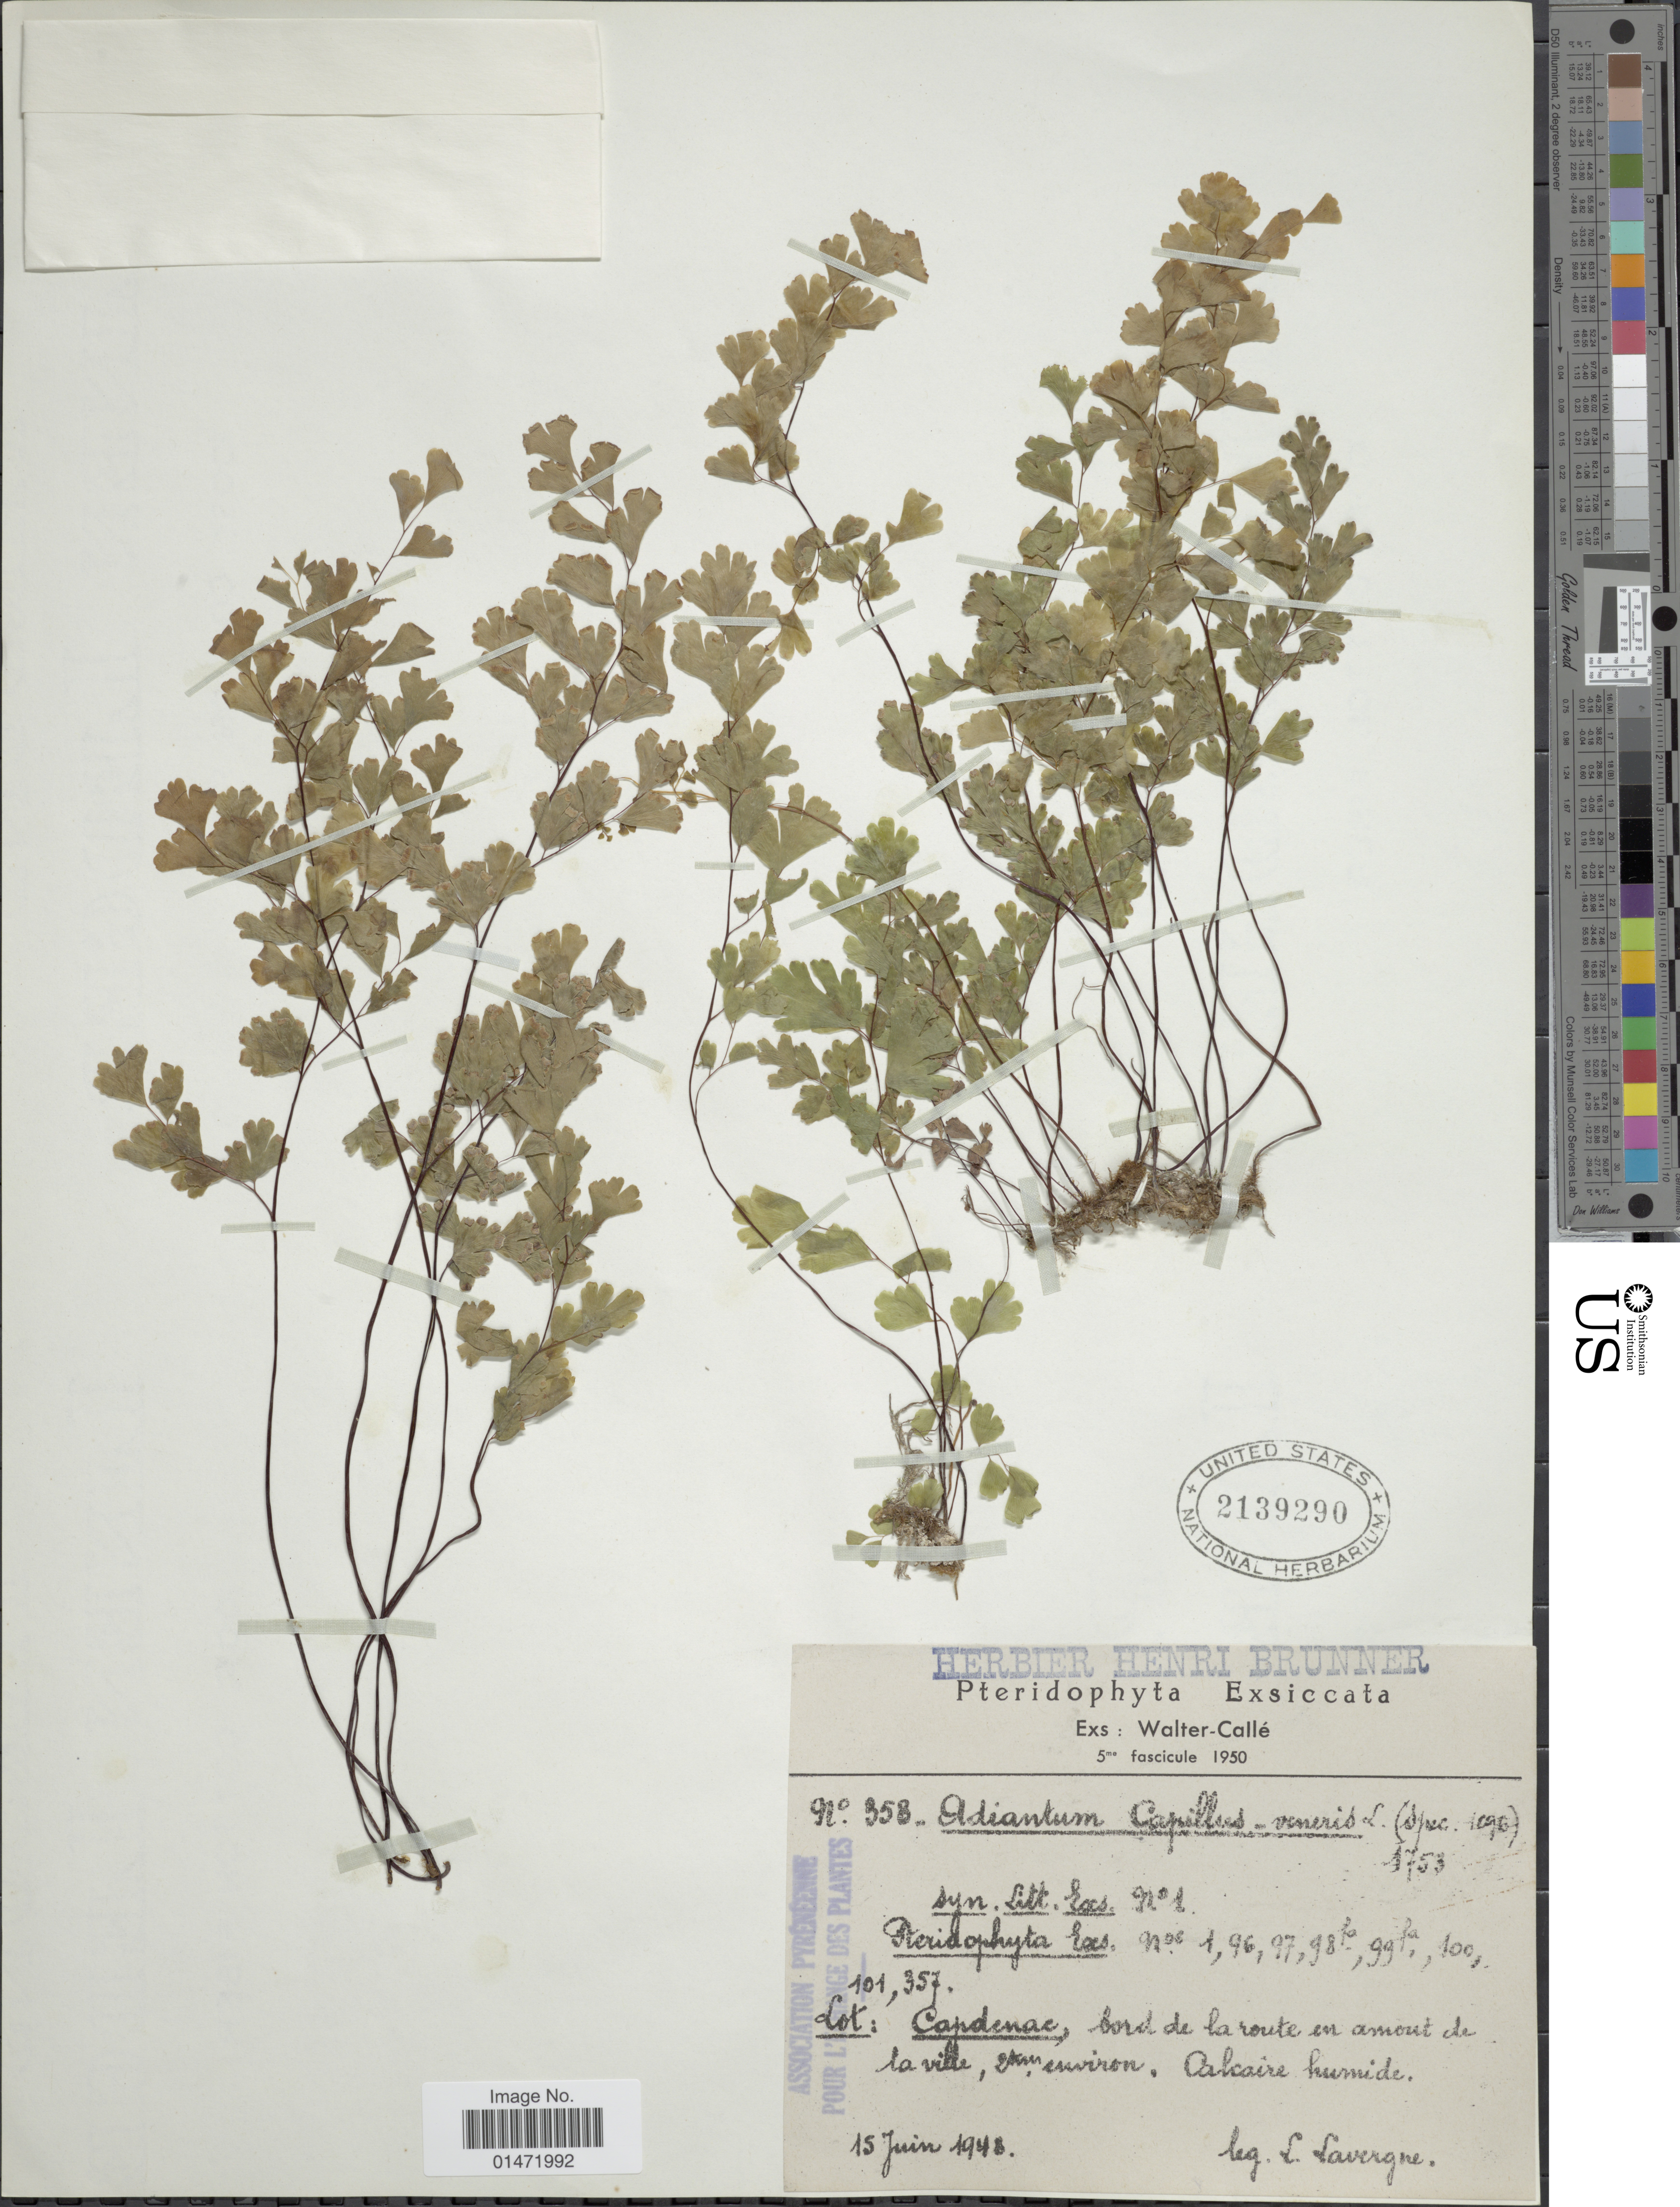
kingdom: Plantae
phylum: Tracheophyta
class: Polypodiopsida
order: Polypodiales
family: Pteridaceae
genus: Adiantum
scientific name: Adiantum capillus-veneris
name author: L.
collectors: L. Lavergne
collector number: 358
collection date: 1948-06-15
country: France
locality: Lot: Capdenac, bord de la route en amout de la ville, [illegible text] environ, Oakaire humide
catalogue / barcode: US 2139290